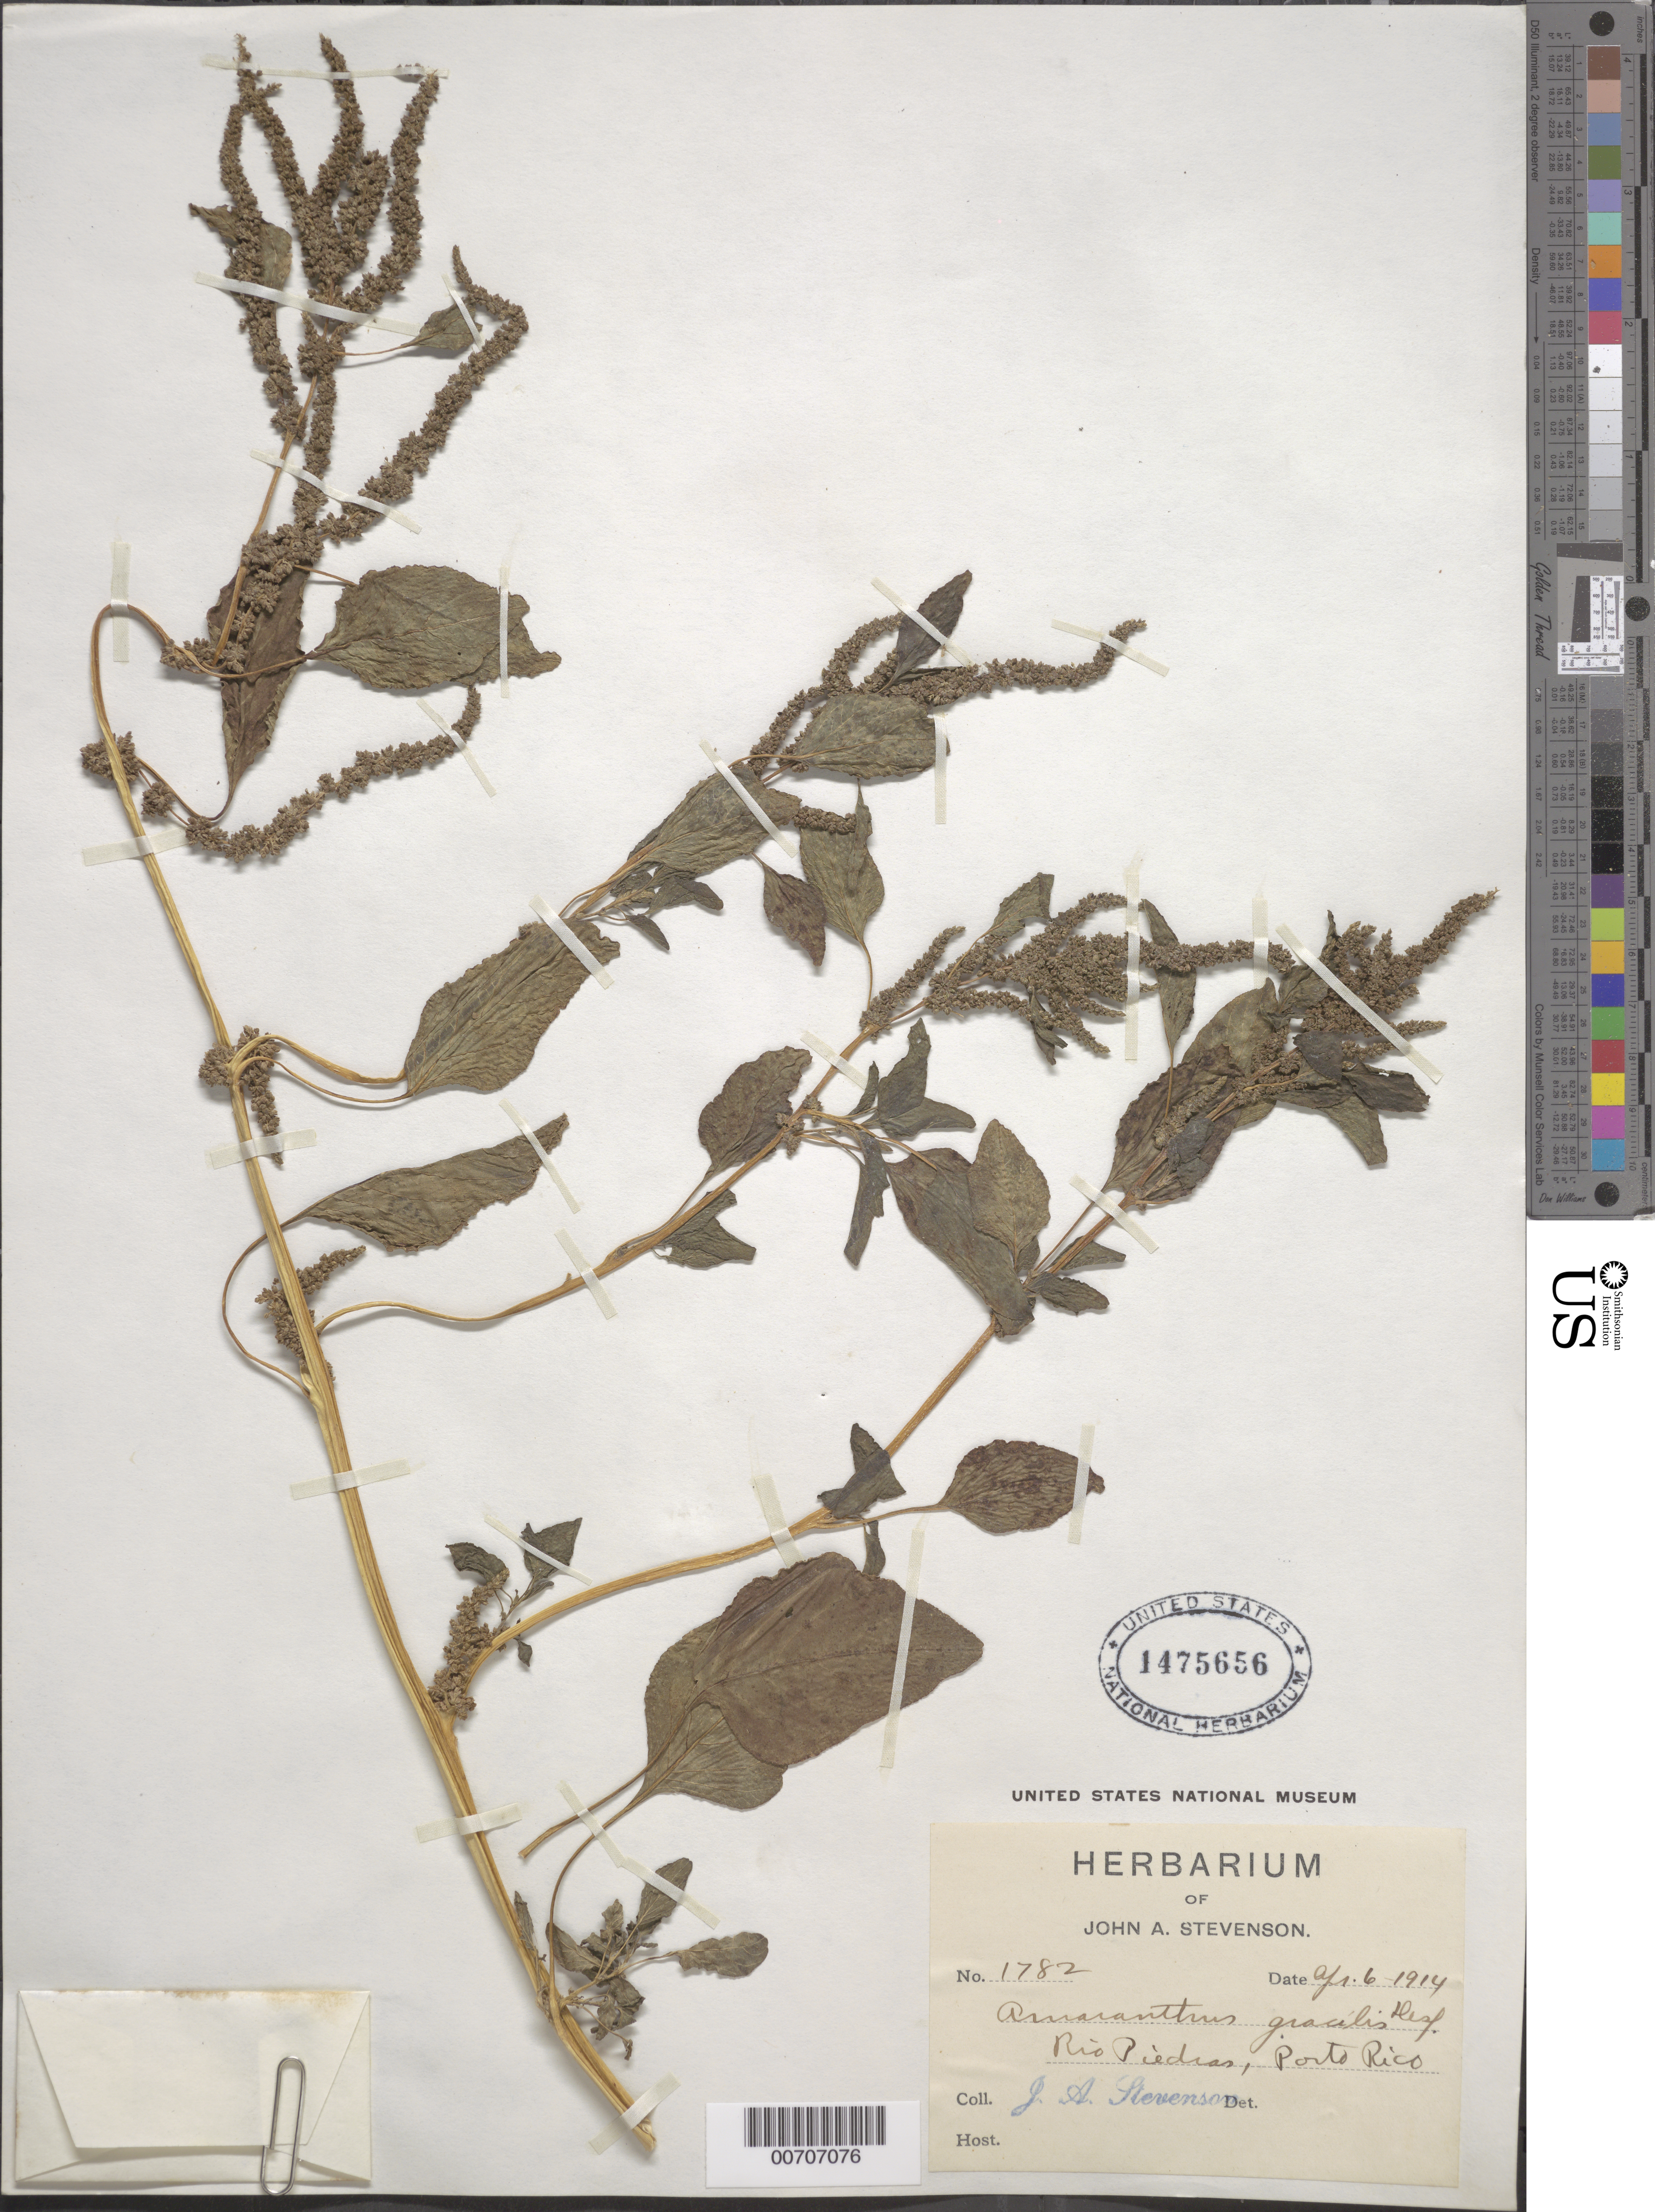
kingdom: Plantae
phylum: Tracheophyta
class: Magnoliopsida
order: Caryophyllales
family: Amaranthaceae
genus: Amaranthus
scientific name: Amaranthus gracilis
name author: Desf. ex Poir.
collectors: J. Stevenson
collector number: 1782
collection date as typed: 06 Apr 1914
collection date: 1914-04-06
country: Puerto Rico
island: Greater Antilles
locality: Río Piedras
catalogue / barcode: US 1475656